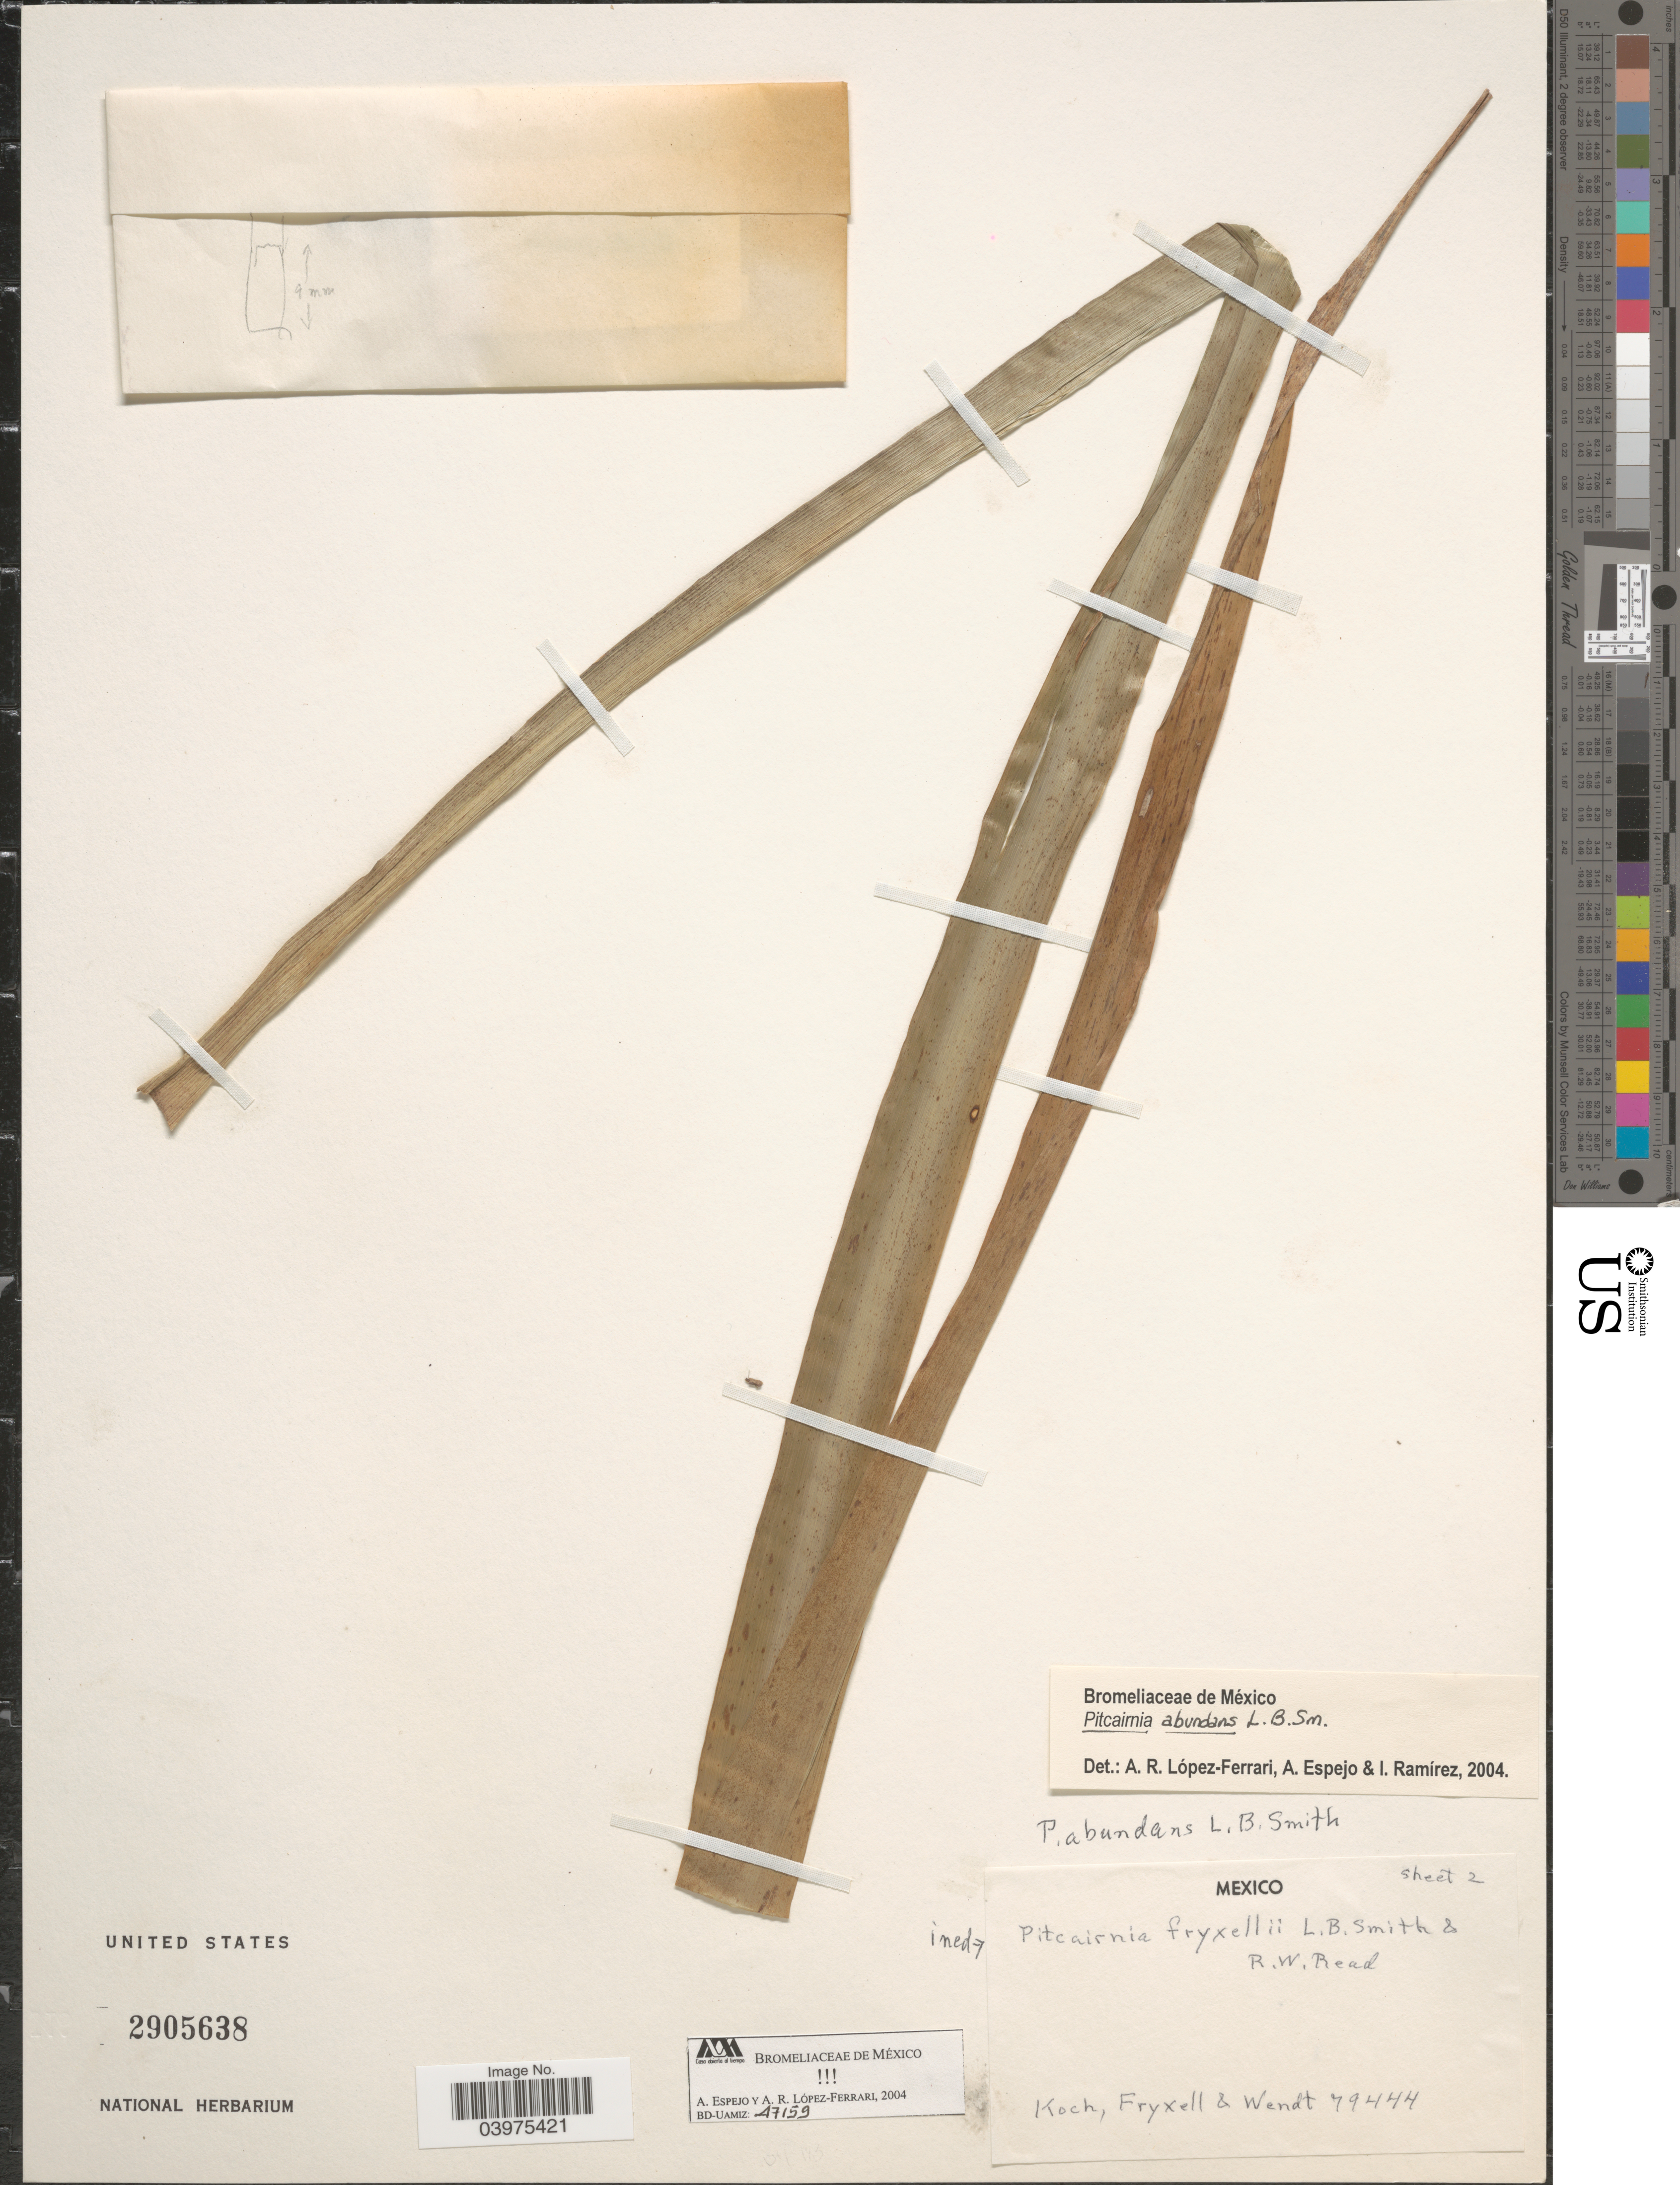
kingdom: Plantae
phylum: Tracheophyta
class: Liliopsida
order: Poales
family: Bromeliaceae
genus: Pitcairnia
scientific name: Pitcairnia abundans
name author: L.B. Sm.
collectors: -- Koch, Fryxell & Wendt.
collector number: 79444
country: Mexico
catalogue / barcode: US 2905638